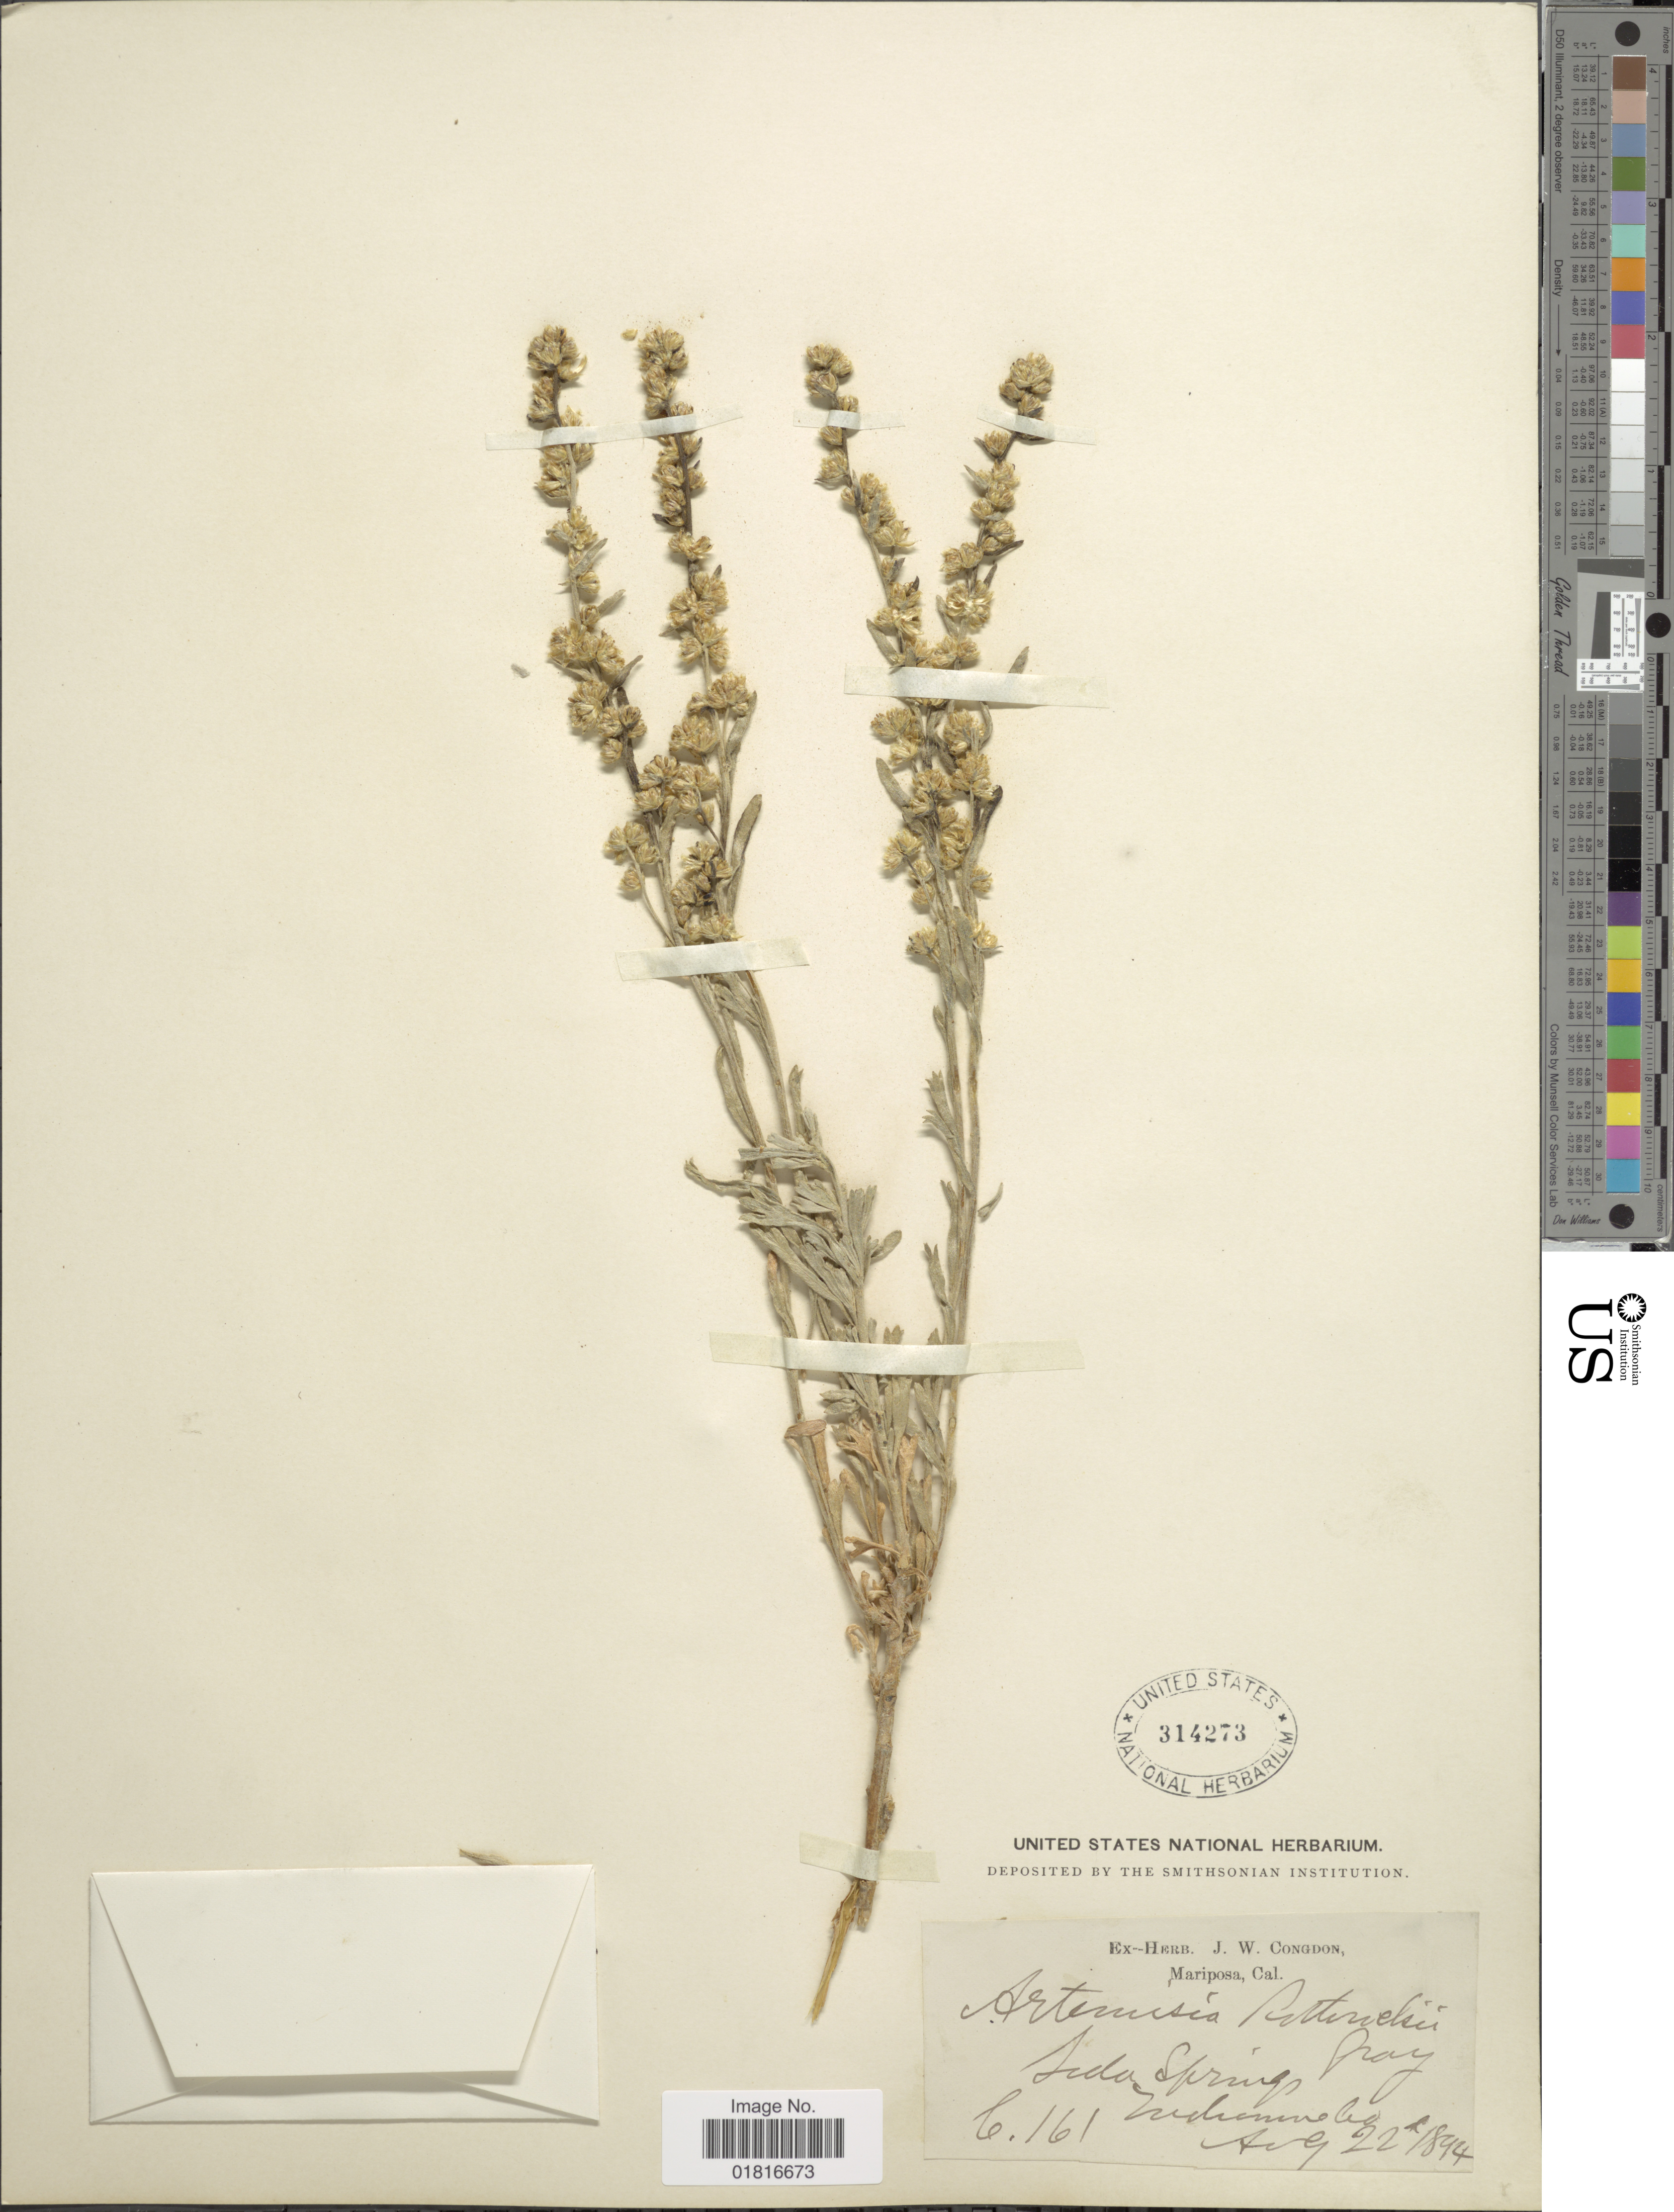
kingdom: Plantae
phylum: Tracheophyta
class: Magnoliopsida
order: Asterales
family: Asteraceae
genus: Artemisia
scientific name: Artemisia rothrockii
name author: A. Gray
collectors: ex herb. J. W. Congdon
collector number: C.161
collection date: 1894-08-22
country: United States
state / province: California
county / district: Tuolumne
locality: Soda Springs, Tuolumne Co.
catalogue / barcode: US 314273